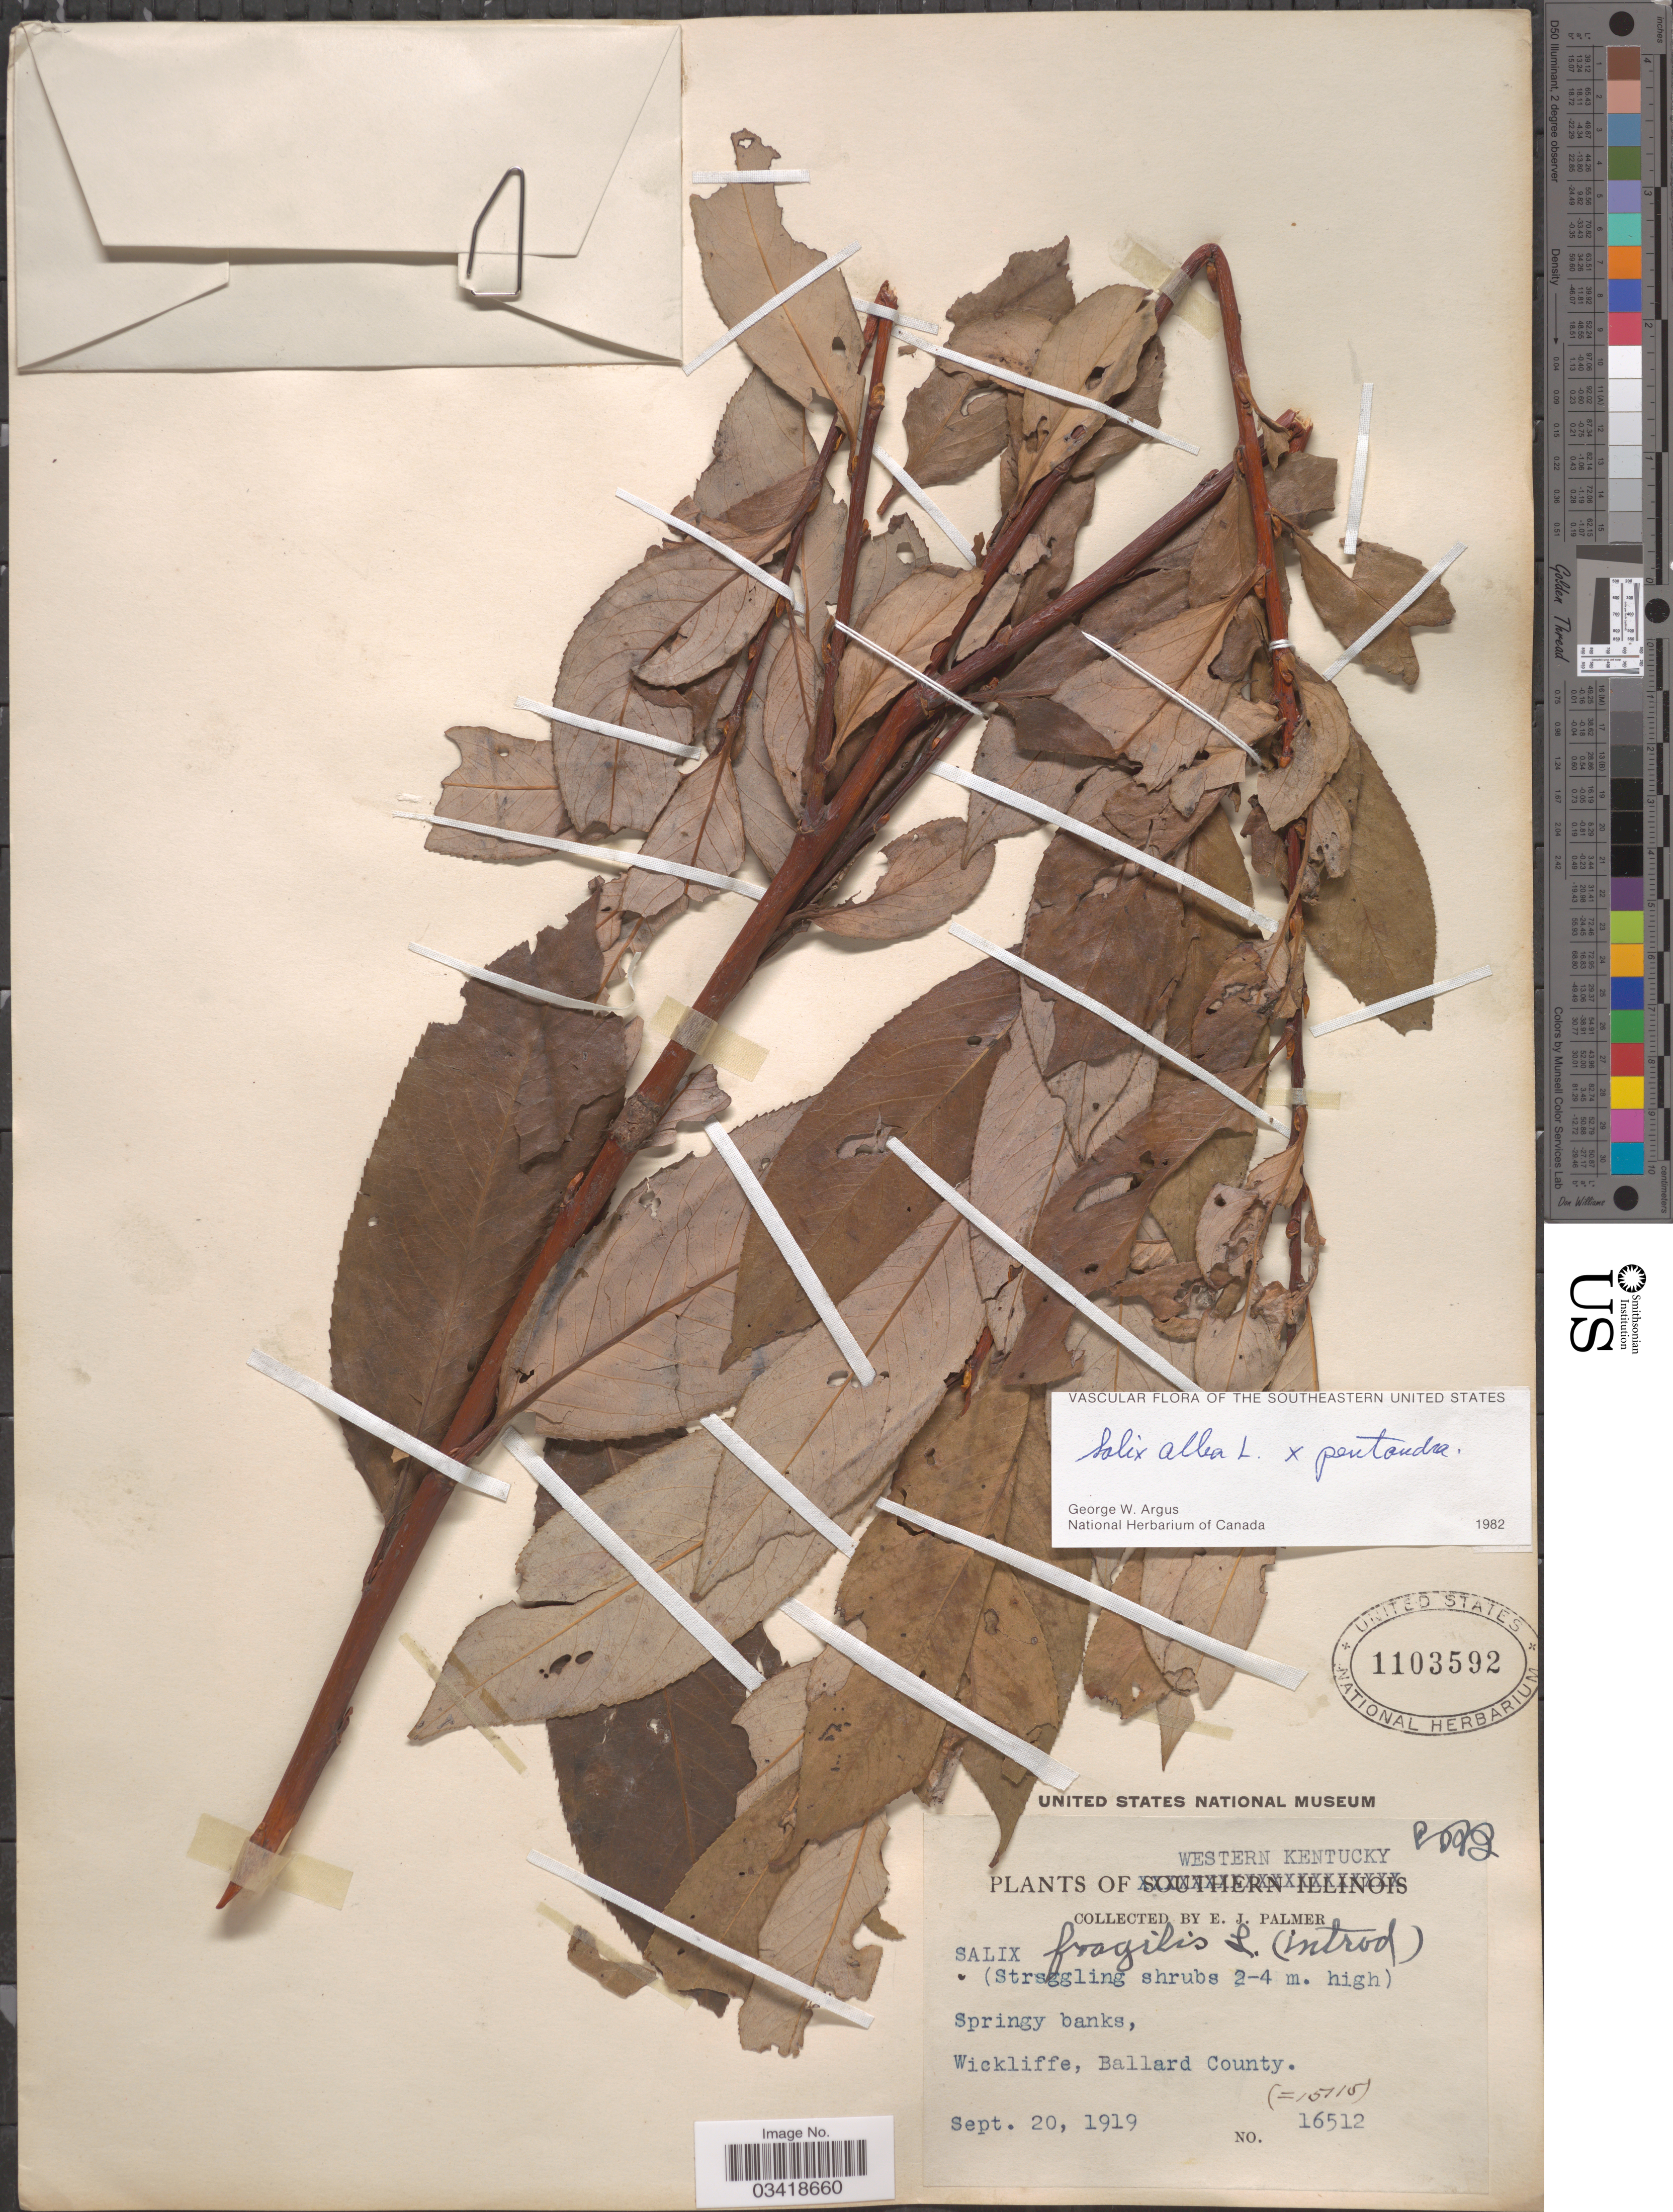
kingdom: Plantae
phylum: Tracheophyta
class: Magnoliopsida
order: Malpighiales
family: Salicaceae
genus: Salix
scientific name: Salix alba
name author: L.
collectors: E. J. Palmer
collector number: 16512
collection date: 1919-09-20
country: United States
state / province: Kentucky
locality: Western Kentucky. Springy banks, Wickliffe, Ballard County.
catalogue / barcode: US 1103592